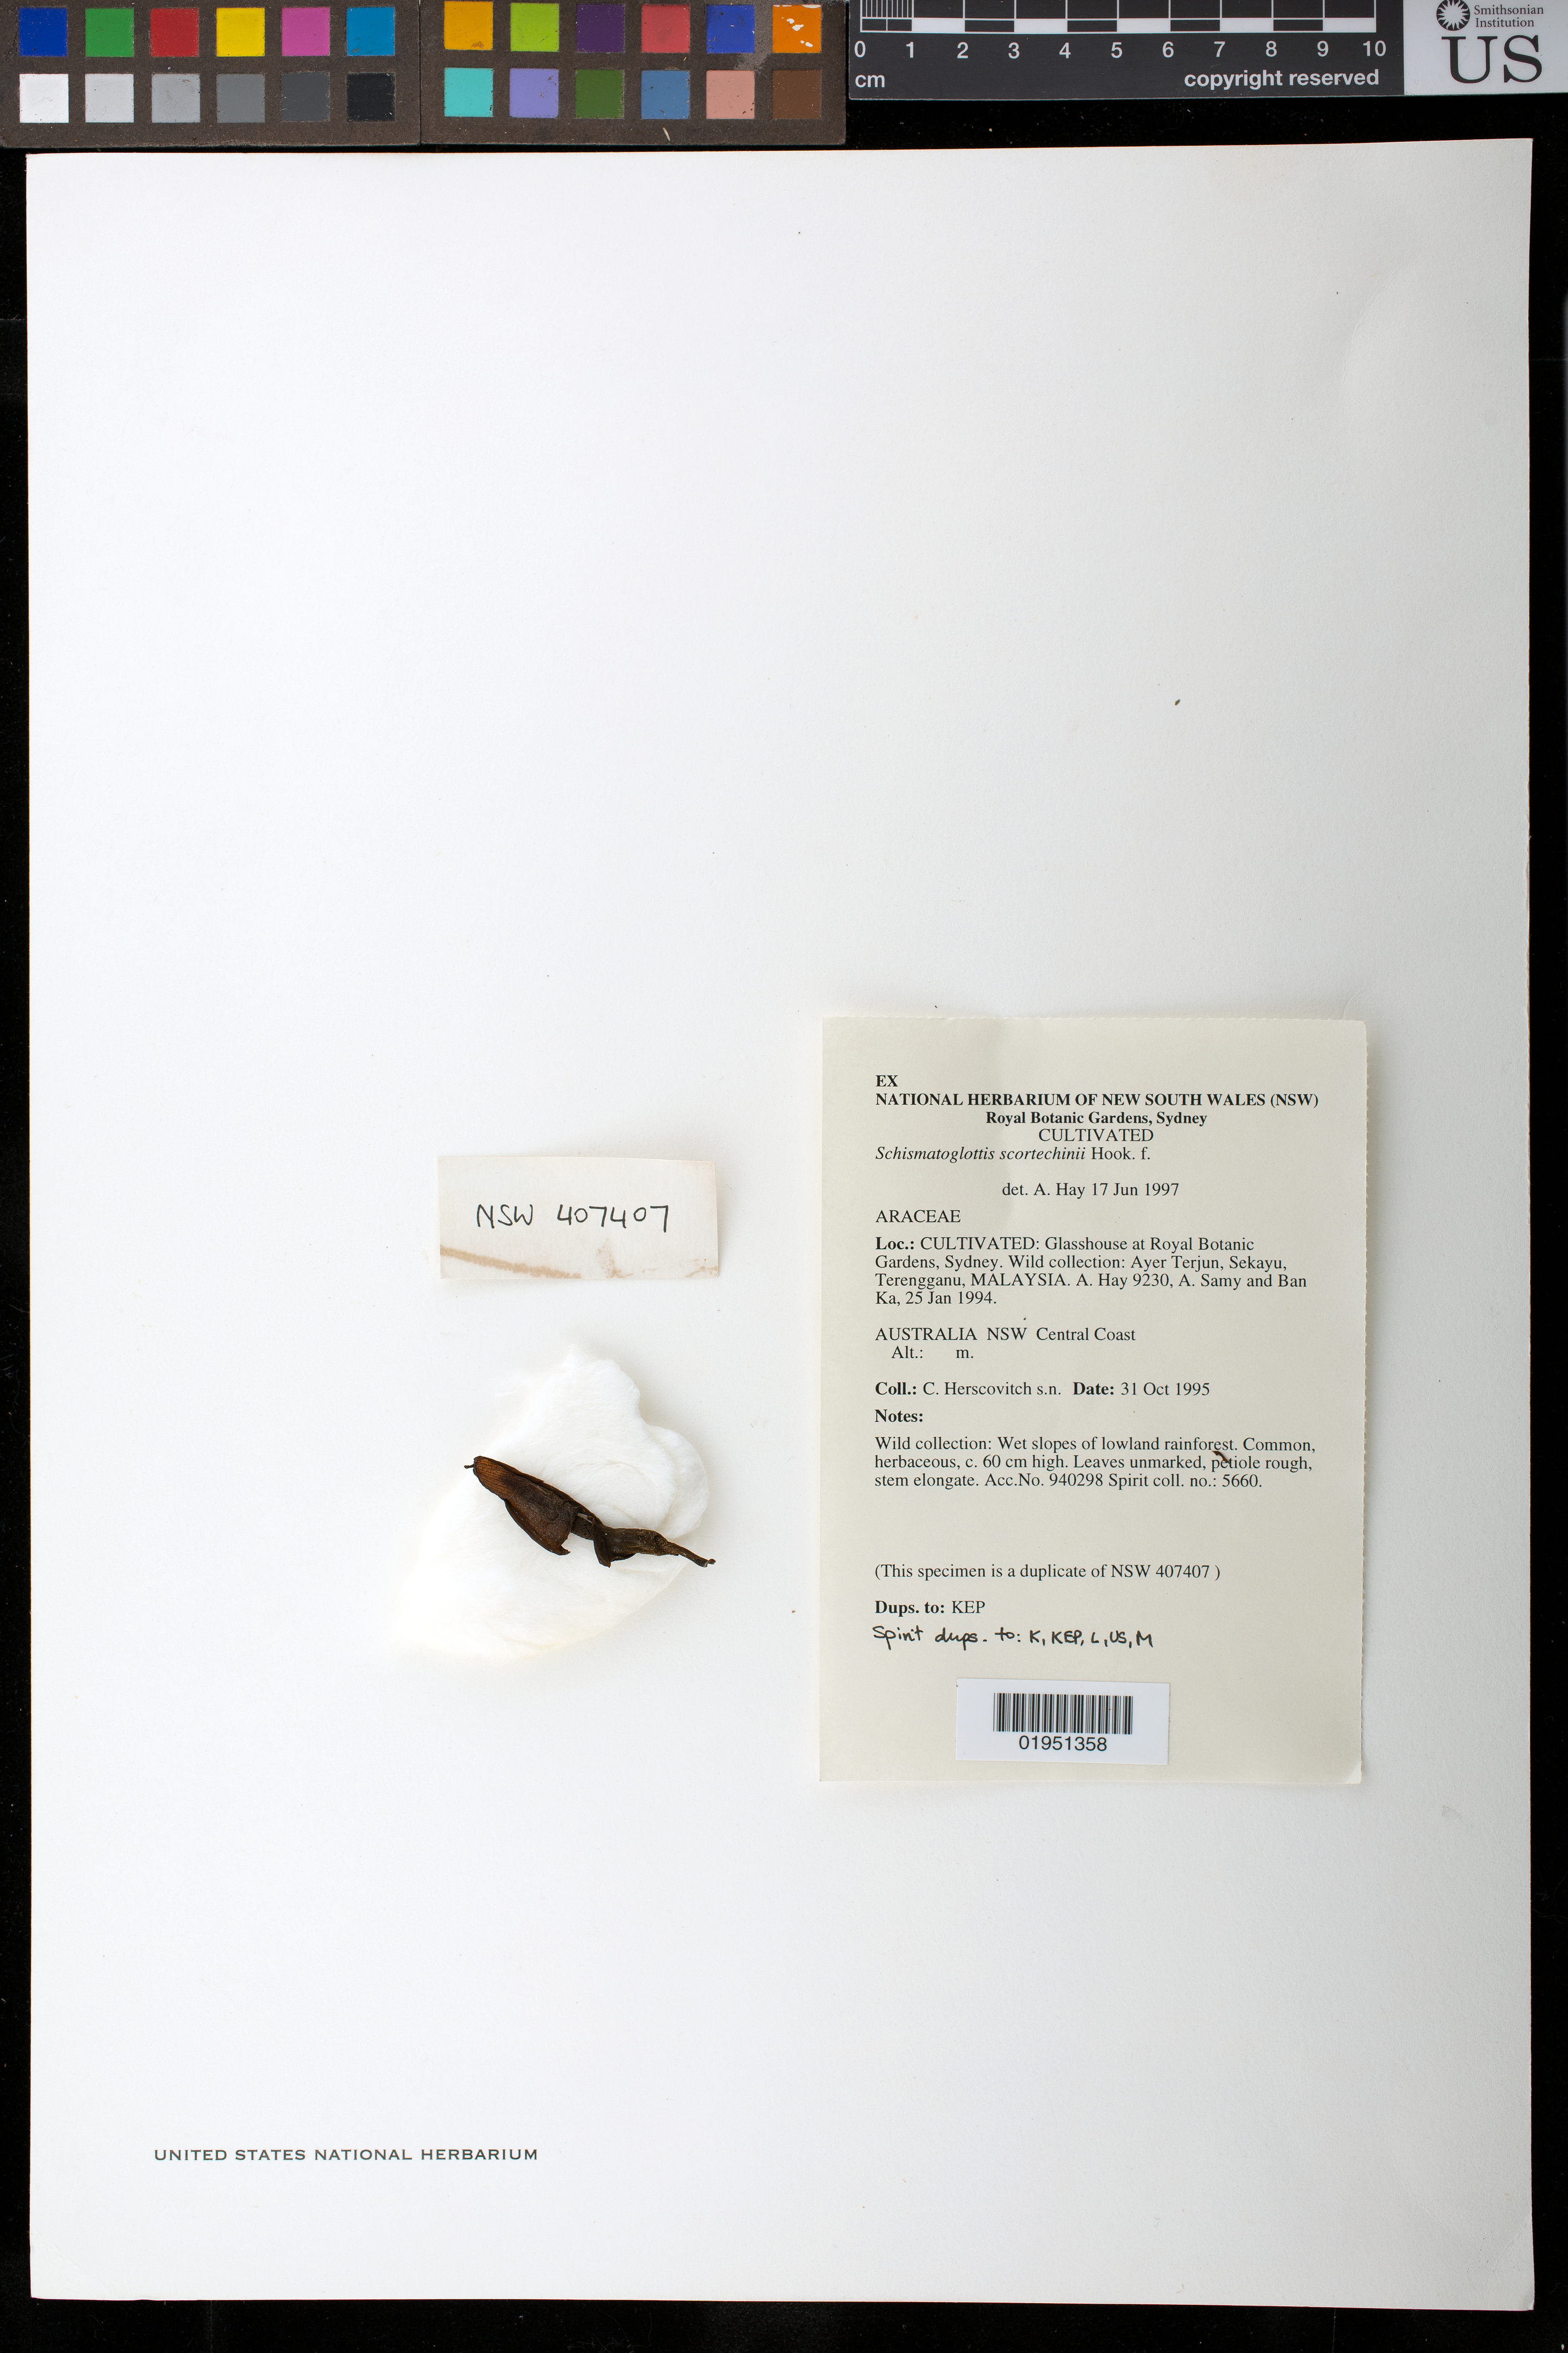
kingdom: Plantae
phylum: Tracheophyta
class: Liliopsida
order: Alismatales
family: Araceae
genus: Schismatoglottis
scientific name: Schismatoglottis scortechinii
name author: Hook. f.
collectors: C. Herscovitch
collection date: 1995-10-31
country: Australia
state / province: New South Wales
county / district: Central Coast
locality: Glasshouse at Royal Botanic Gardens, Sydney. Wild collection: Ayer Terjun, Sekayu, Terengganu, Malaysia.